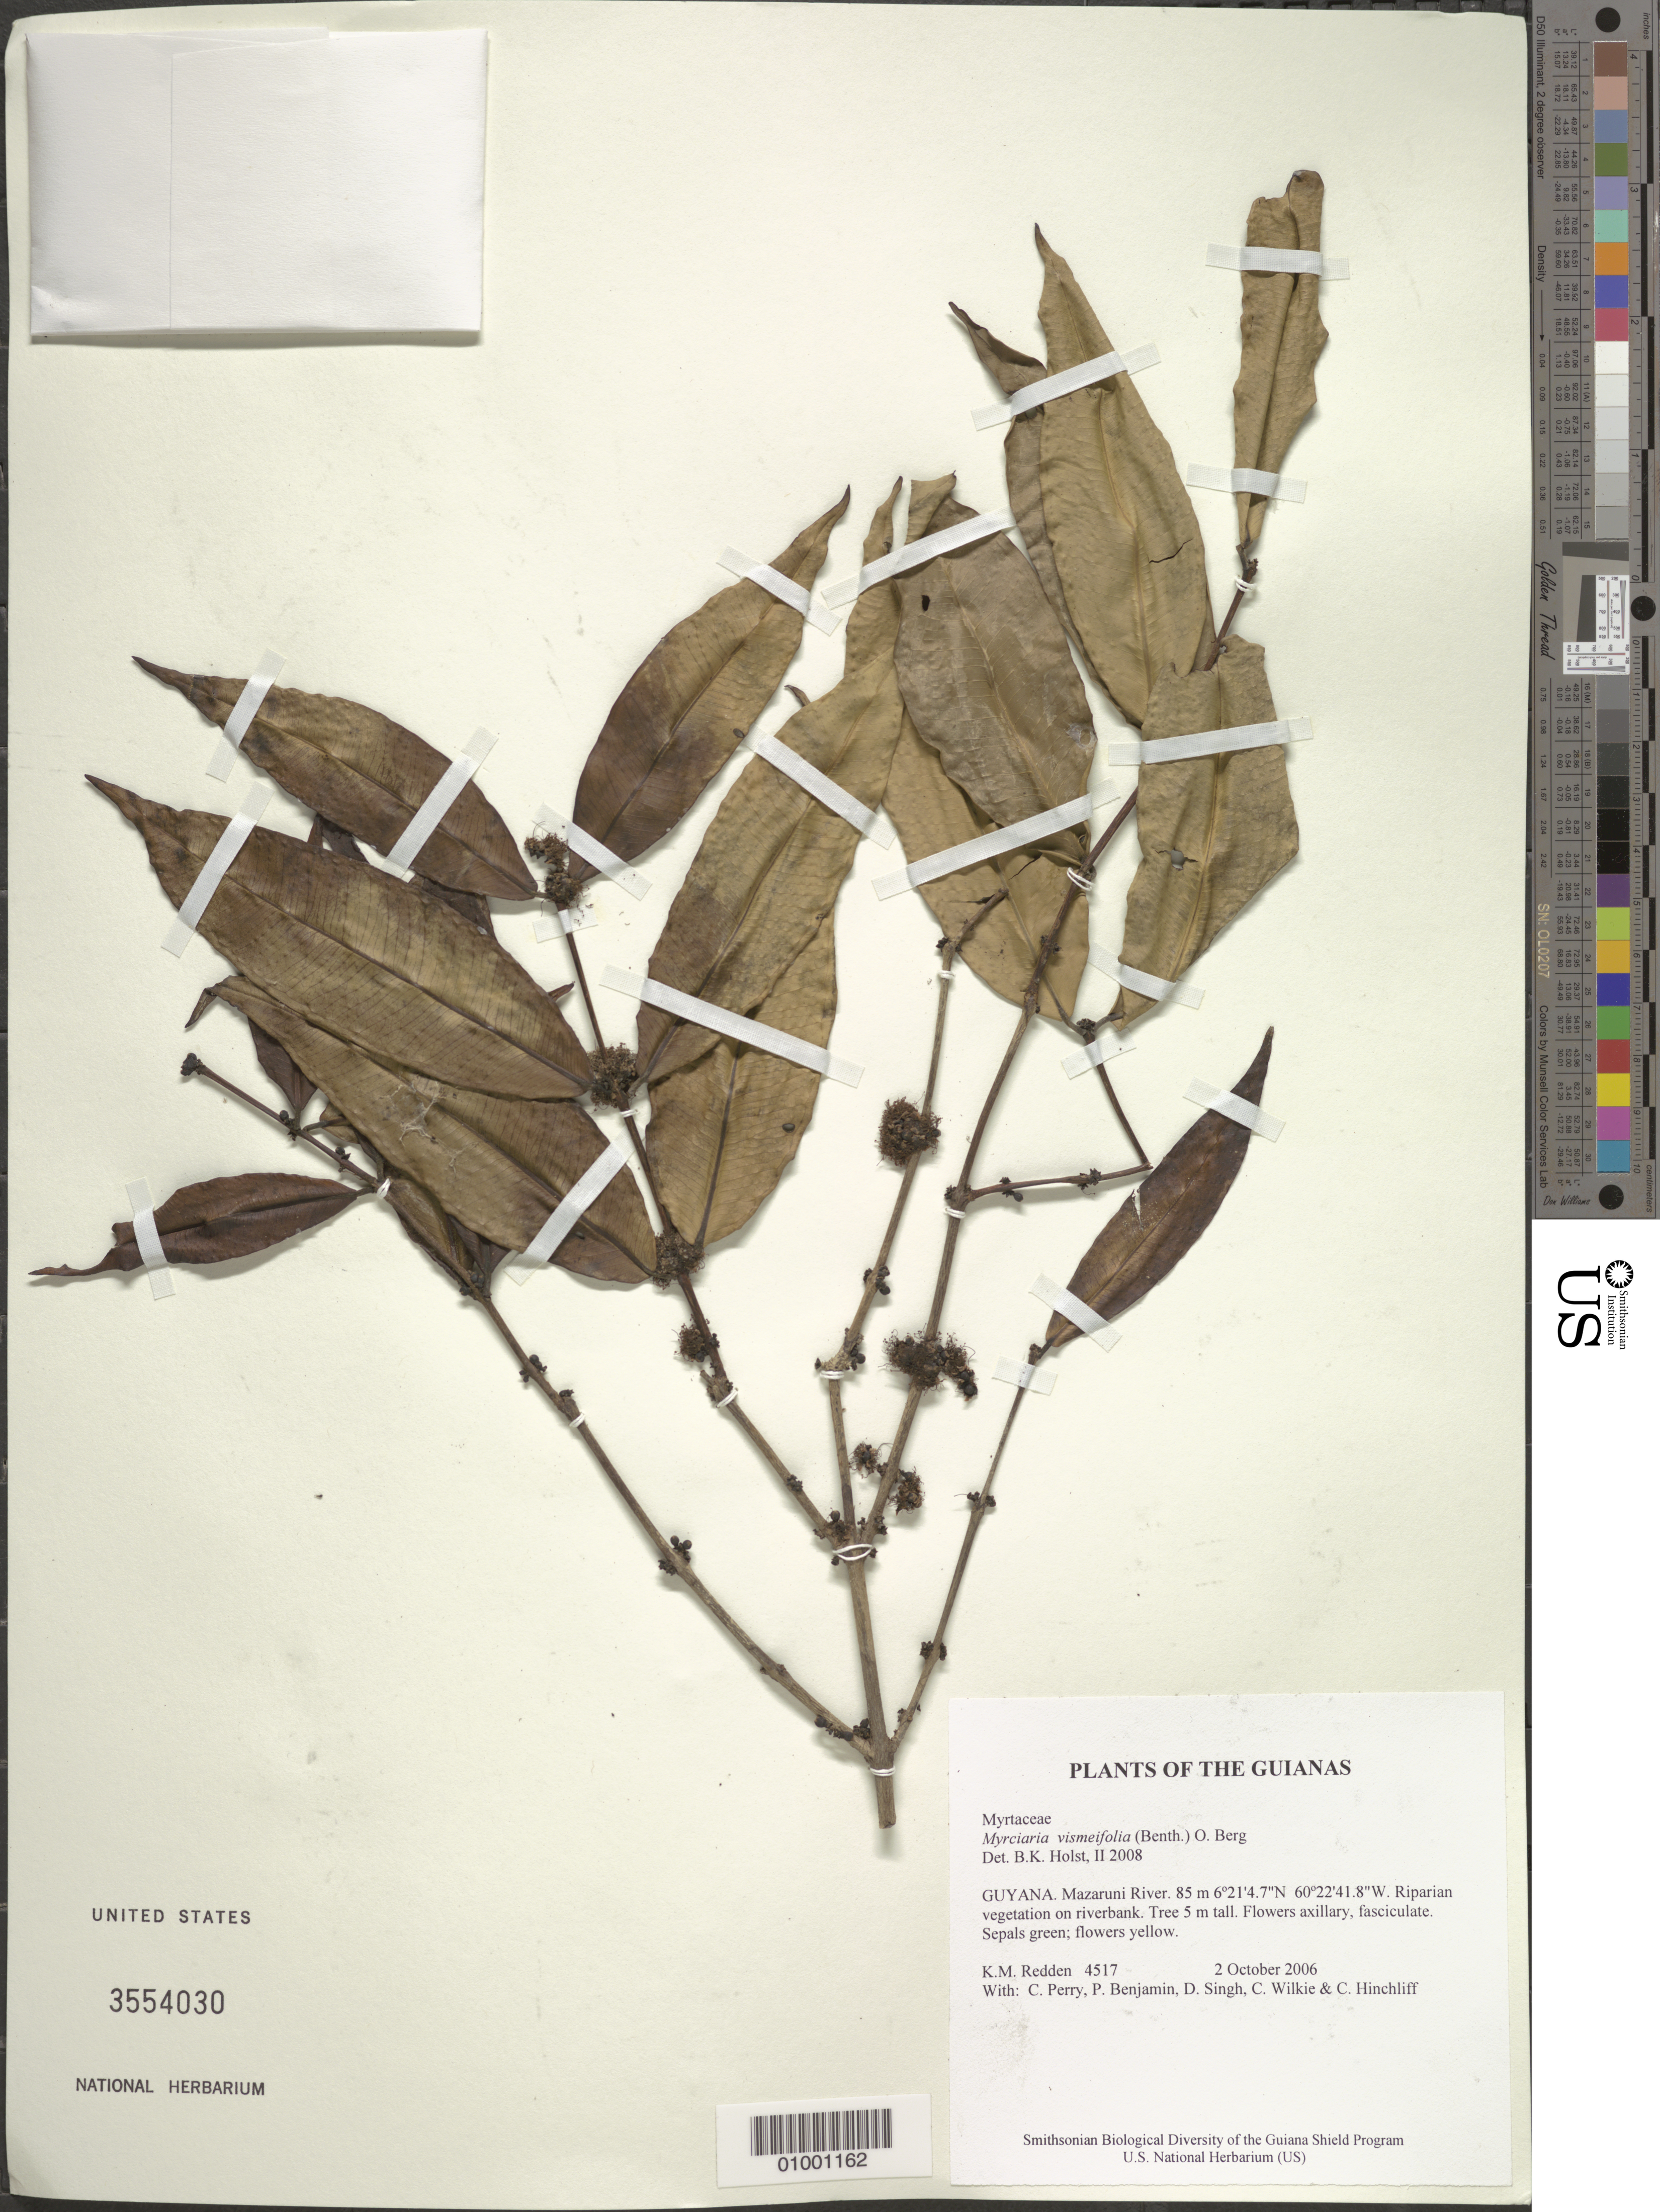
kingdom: Plantae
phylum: Tracheophyta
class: Magnoliopsida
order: Myrtales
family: Myrtaceae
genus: Myrciaria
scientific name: Myrciaria vismiifolia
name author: (Benth.) O. Berg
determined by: Holst, Bruce K.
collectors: K. M. Redden, C. Perry, P. Benjamin, D. Singh, C. Wilkie & C. E. Hinchliff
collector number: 4517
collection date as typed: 2 October 2006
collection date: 2006-10-02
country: Guyana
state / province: Cuyuni-Mazaruni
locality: Mazaruni River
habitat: Riparian vegetation on riverbank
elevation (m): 85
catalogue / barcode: US 3554030